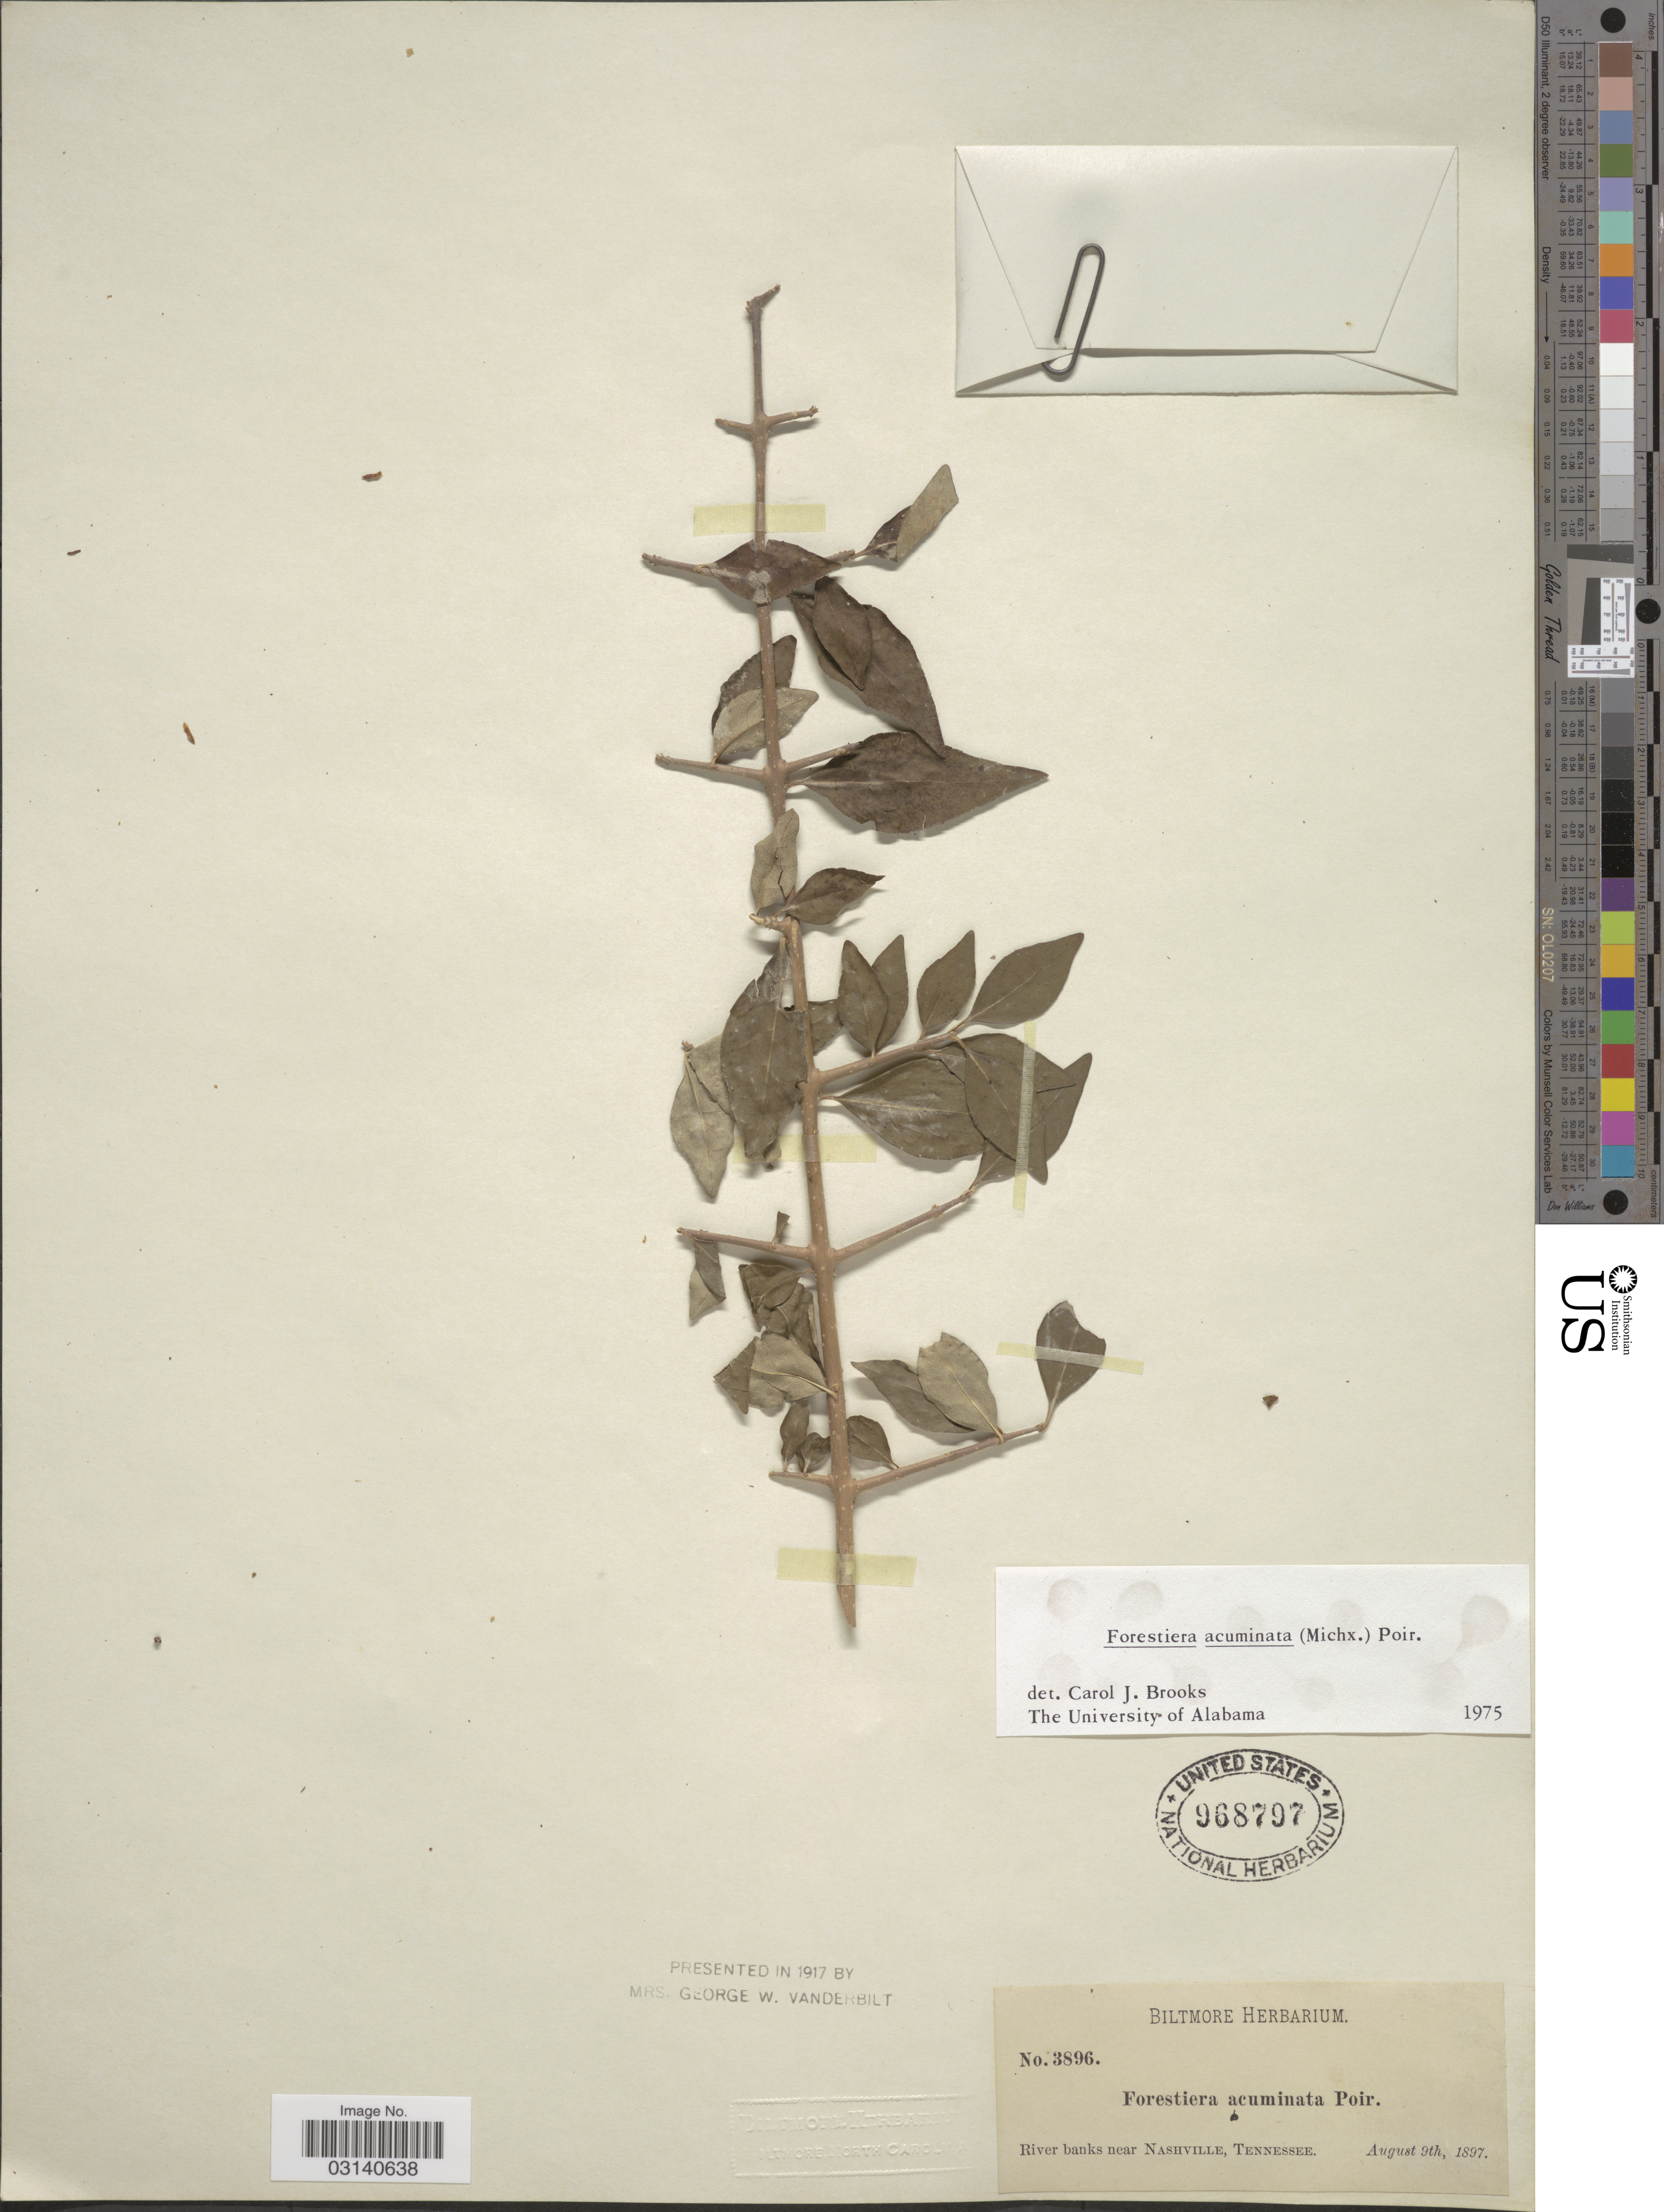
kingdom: Plantae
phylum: Tracheophyta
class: Magnoliopsida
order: Lamiales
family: Oleaceae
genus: Forestiera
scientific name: Forestiera acuminata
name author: (Michx.) Poir.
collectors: ex herb. Biltmore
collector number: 3896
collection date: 1897-08-09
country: United States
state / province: Tennessee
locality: River banks near Nashville.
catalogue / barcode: US 968797